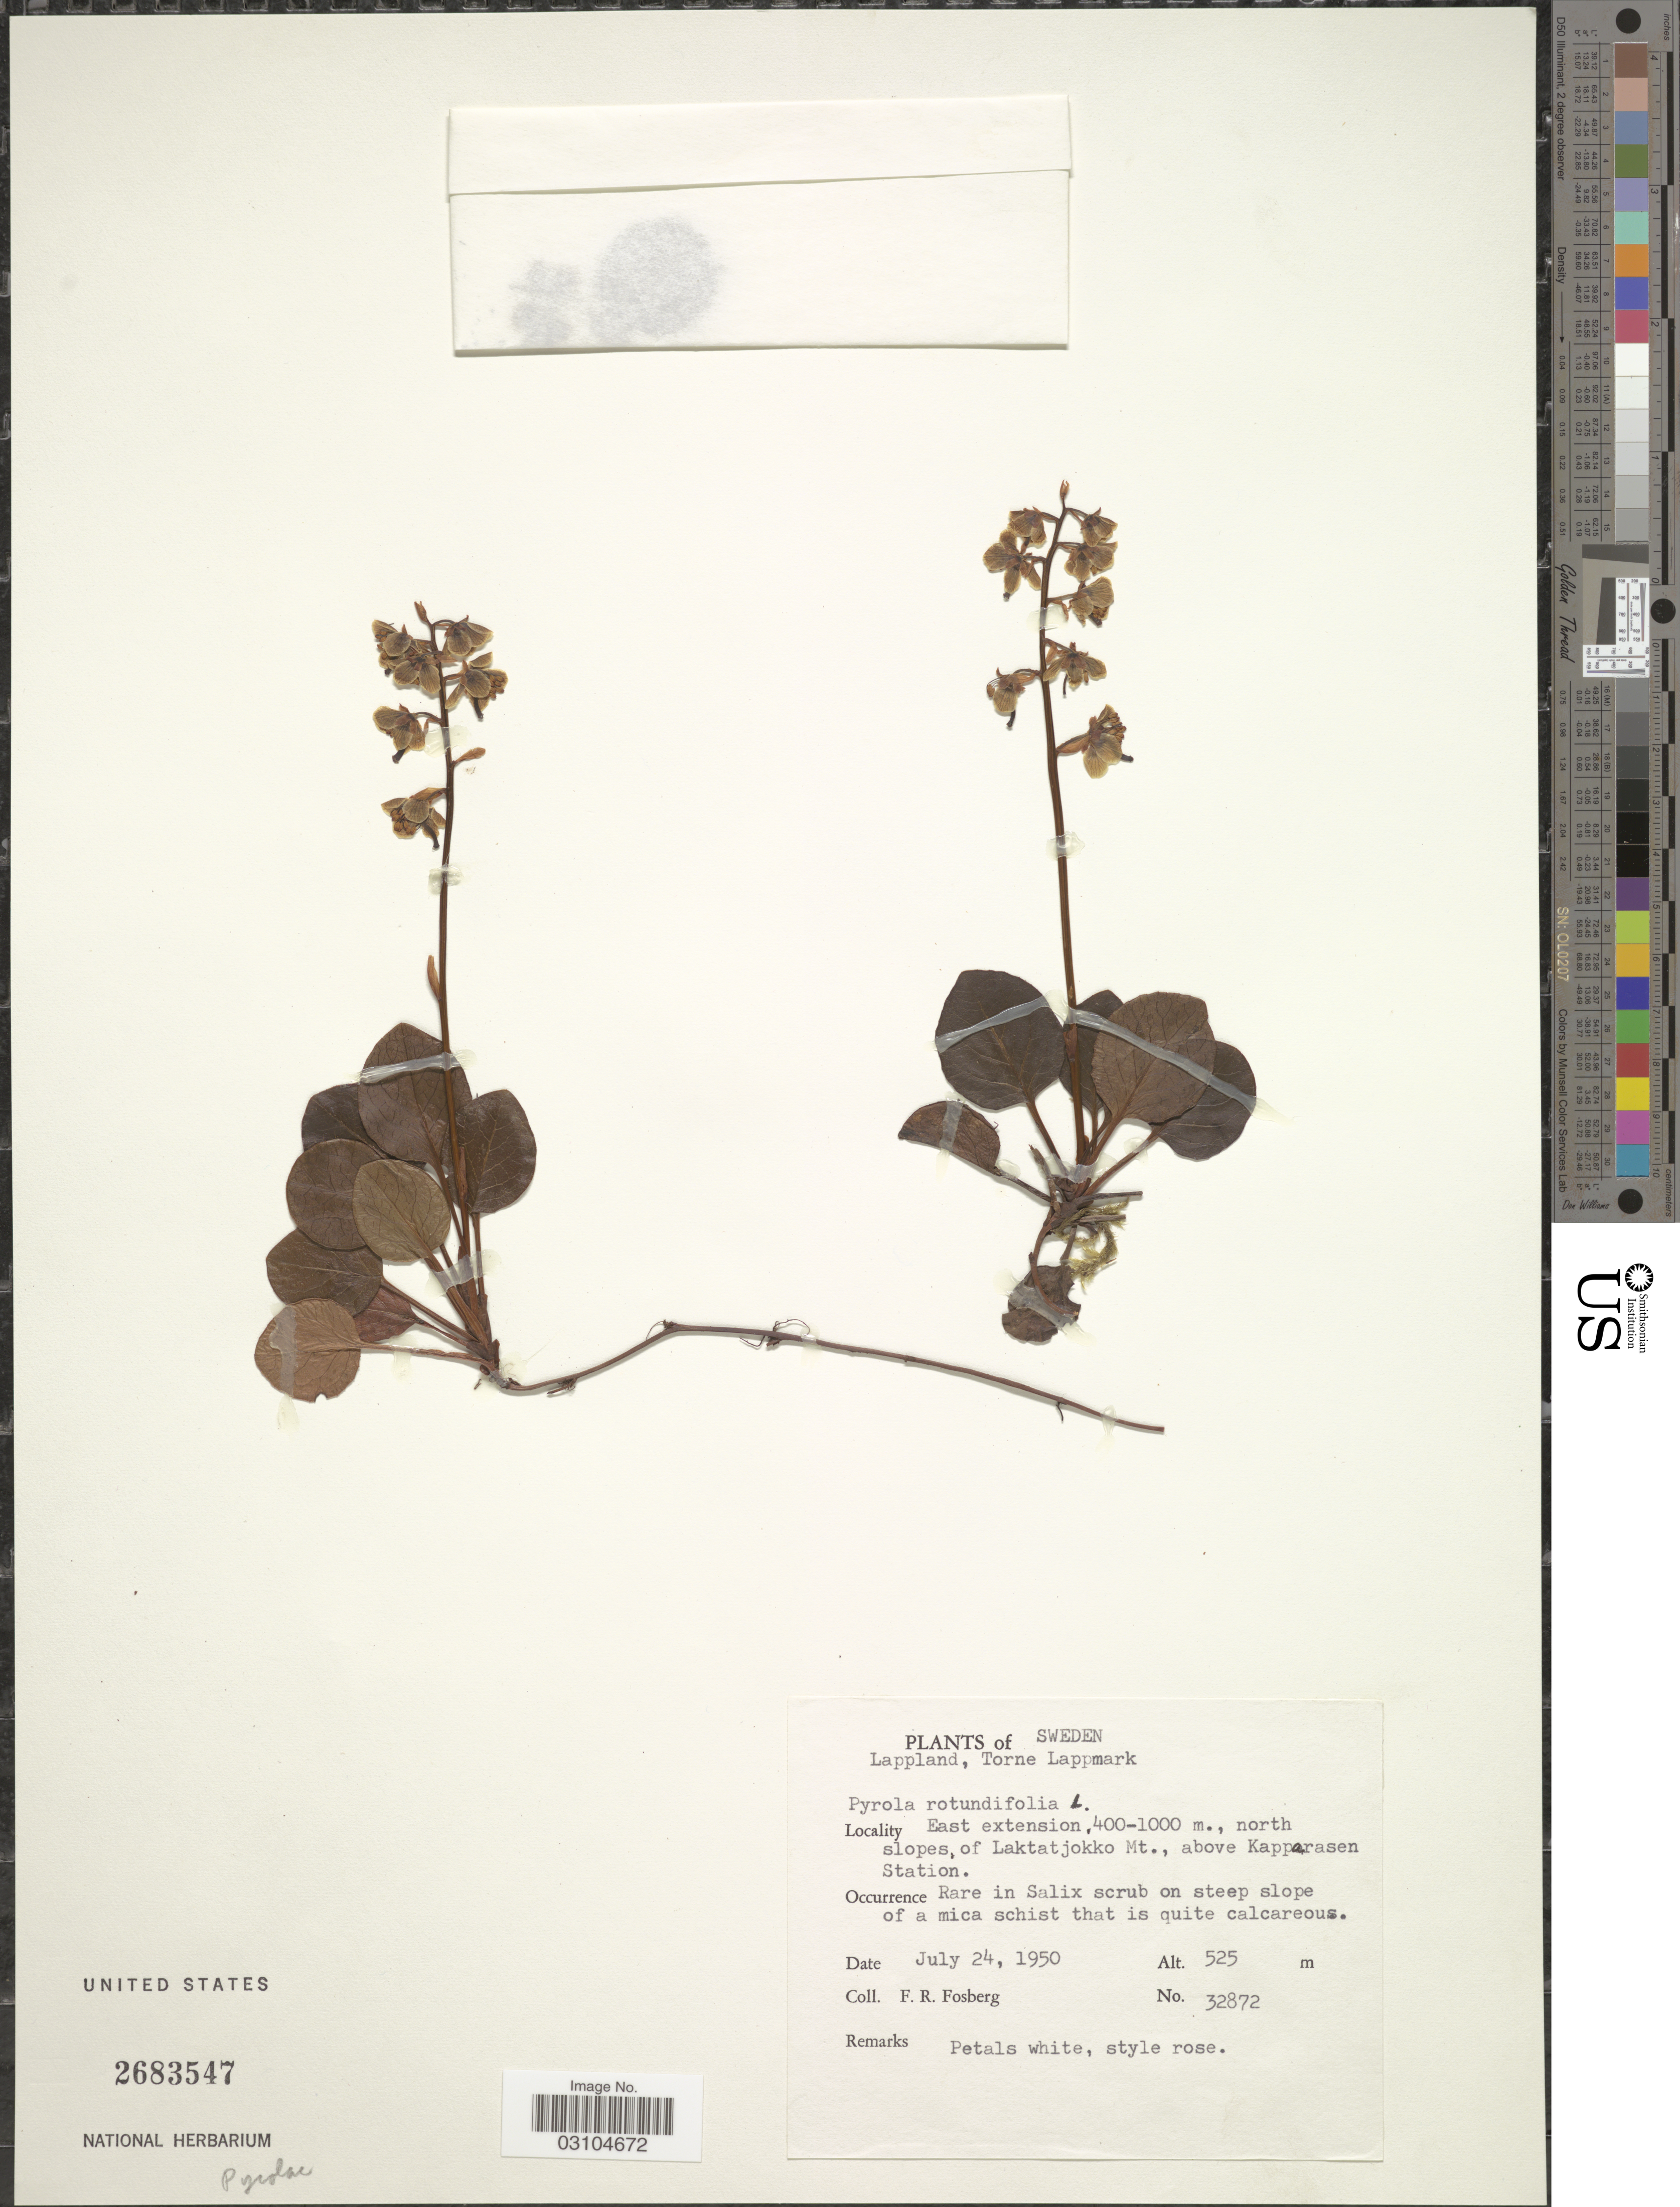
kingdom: Plantae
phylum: Tracheophyta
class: Magnoliopsida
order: Ericales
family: Ericaceae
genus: Pyrola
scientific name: Pyrola rotundifolia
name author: L.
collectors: F. R. Fosberg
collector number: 32872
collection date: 1950-07-24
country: Finland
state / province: Lappi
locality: Lappland. Torne Lappmark. East extension, north slopes ,of Laktatjokko Mt., above Kapparasen Station.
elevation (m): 525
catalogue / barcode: US 2683547